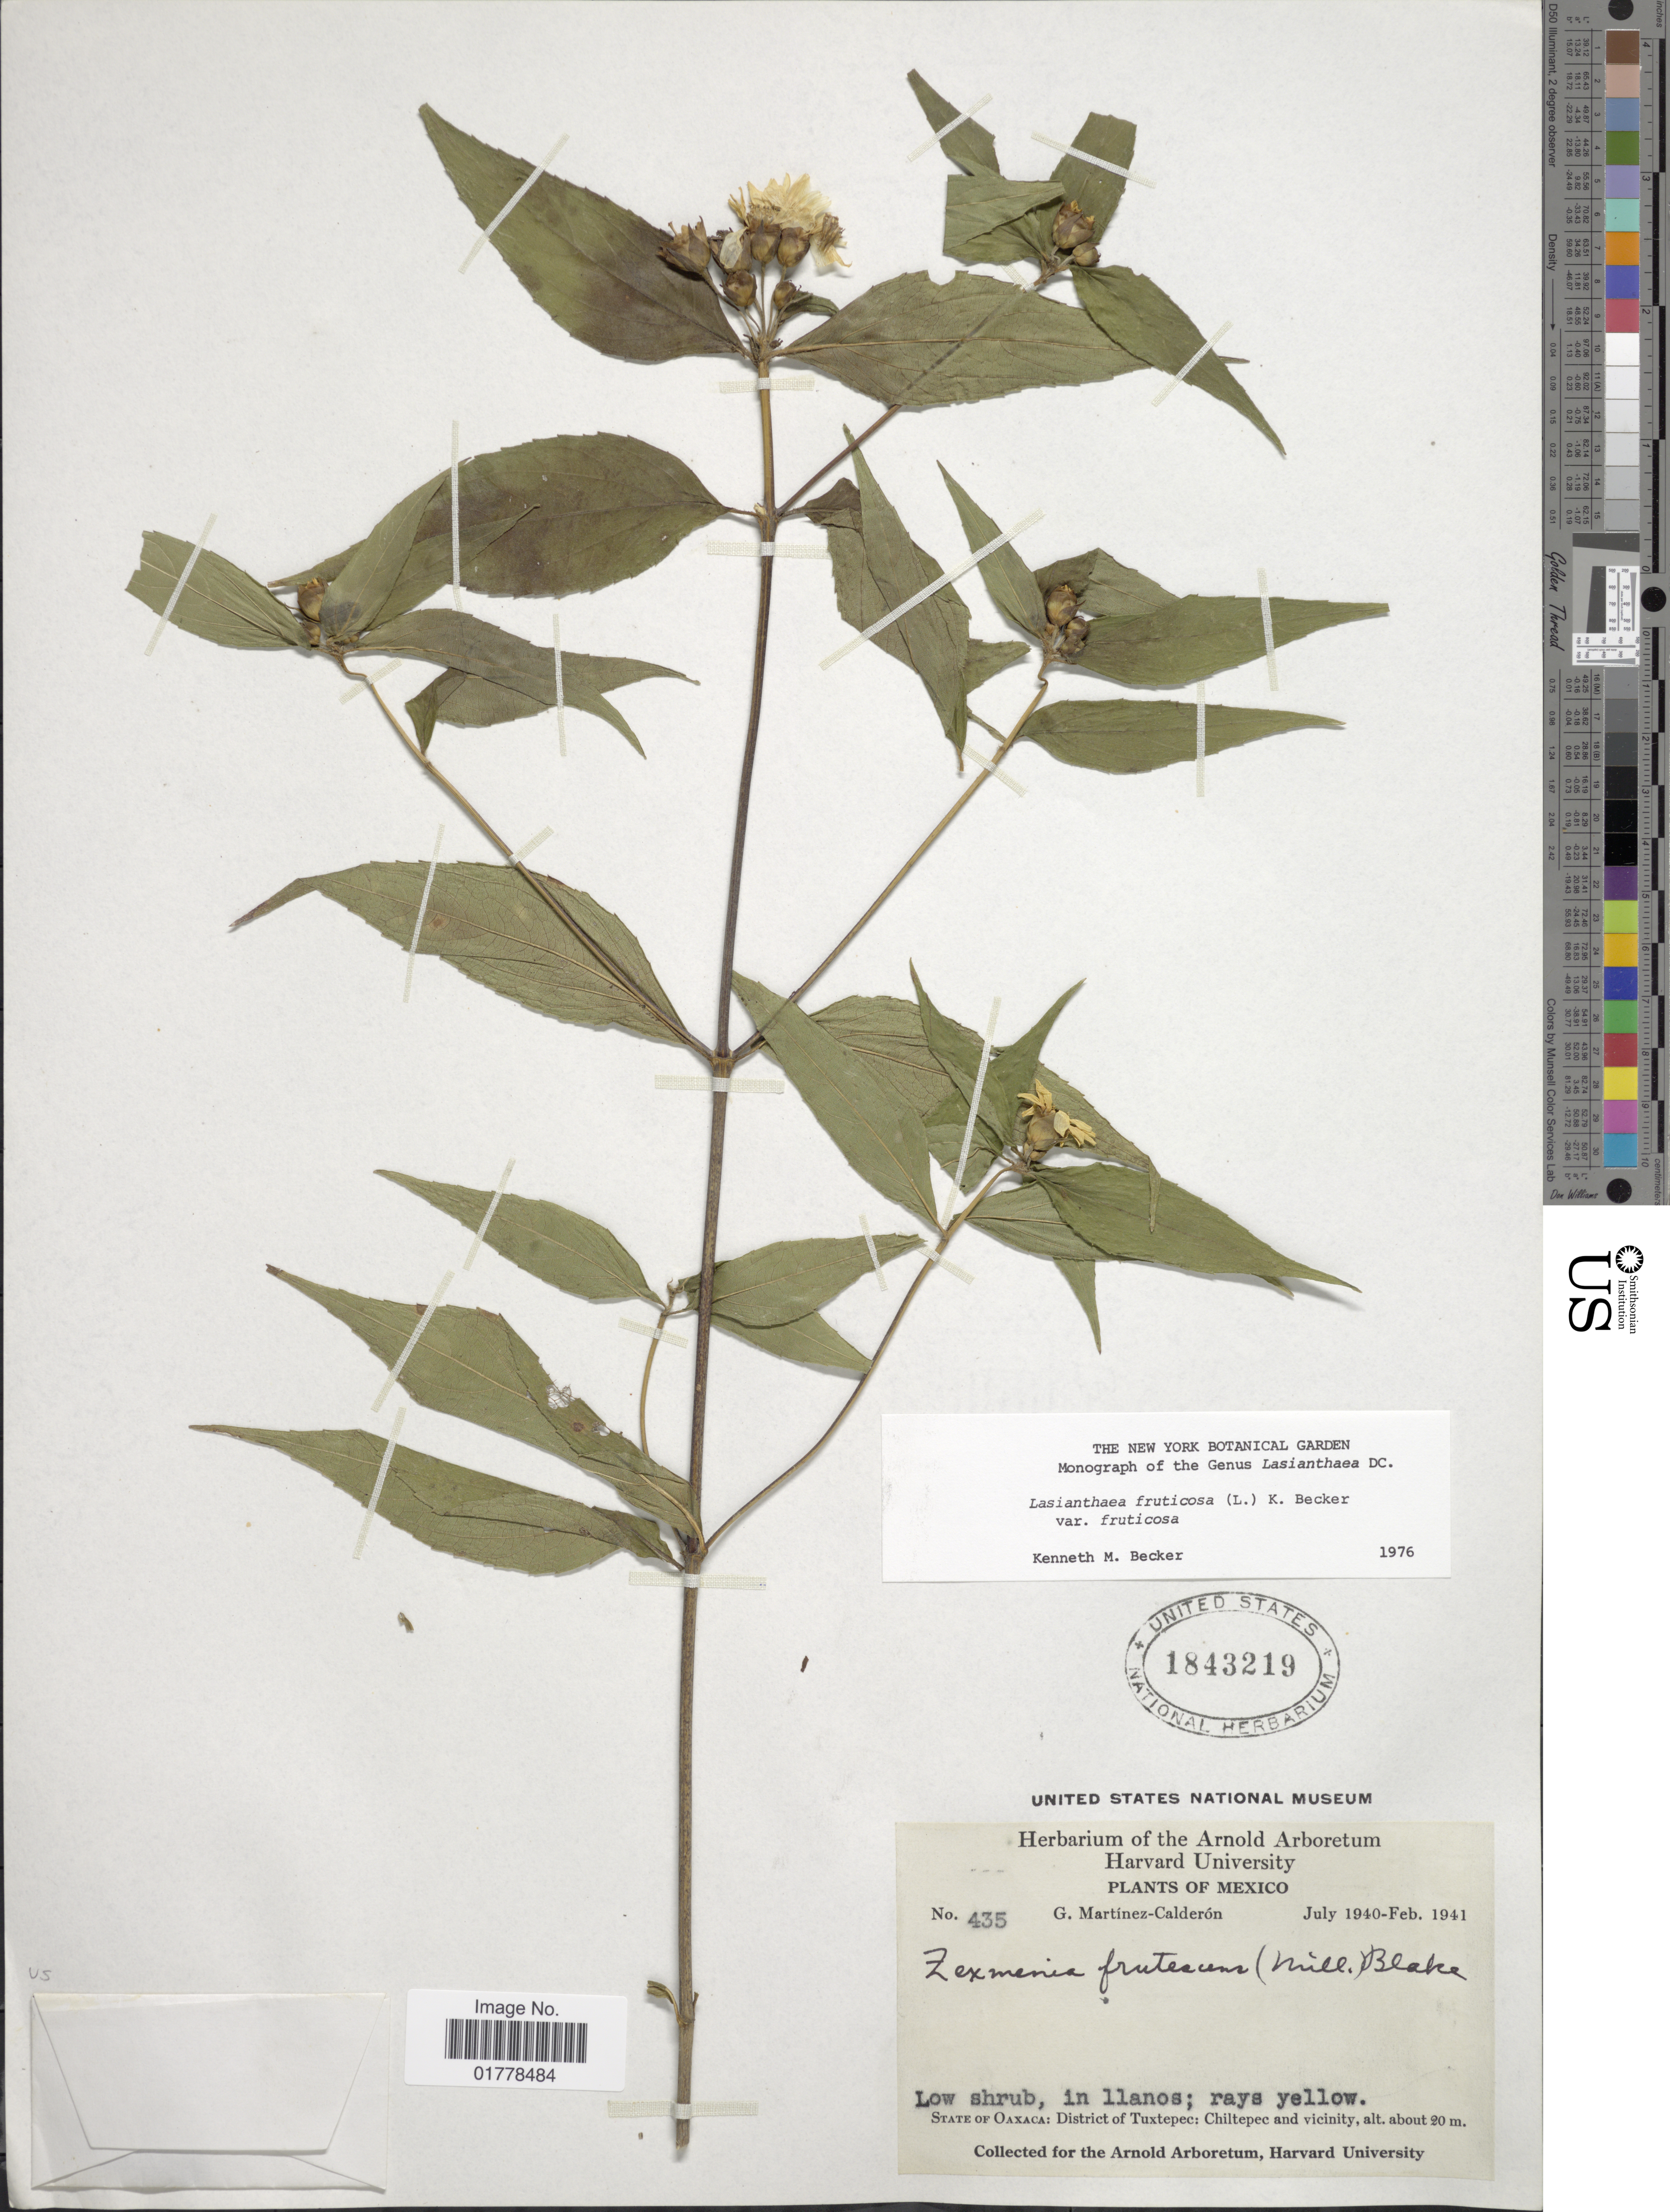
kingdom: Plantae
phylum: Tracheophyta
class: Magnoliopsida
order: Asterales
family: Asteraceae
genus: Lasianthaea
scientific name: Lasianthaea fruticosa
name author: (L.) K.M. Becker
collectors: G. Martínez Calderón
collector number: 435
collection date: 1940-07/1941-02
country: Mexico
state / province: Oaxaca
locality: State of Oaxaca: District of Tuxtepec: Chiltepec and vicinity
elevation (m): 20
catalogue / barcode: US 1843219